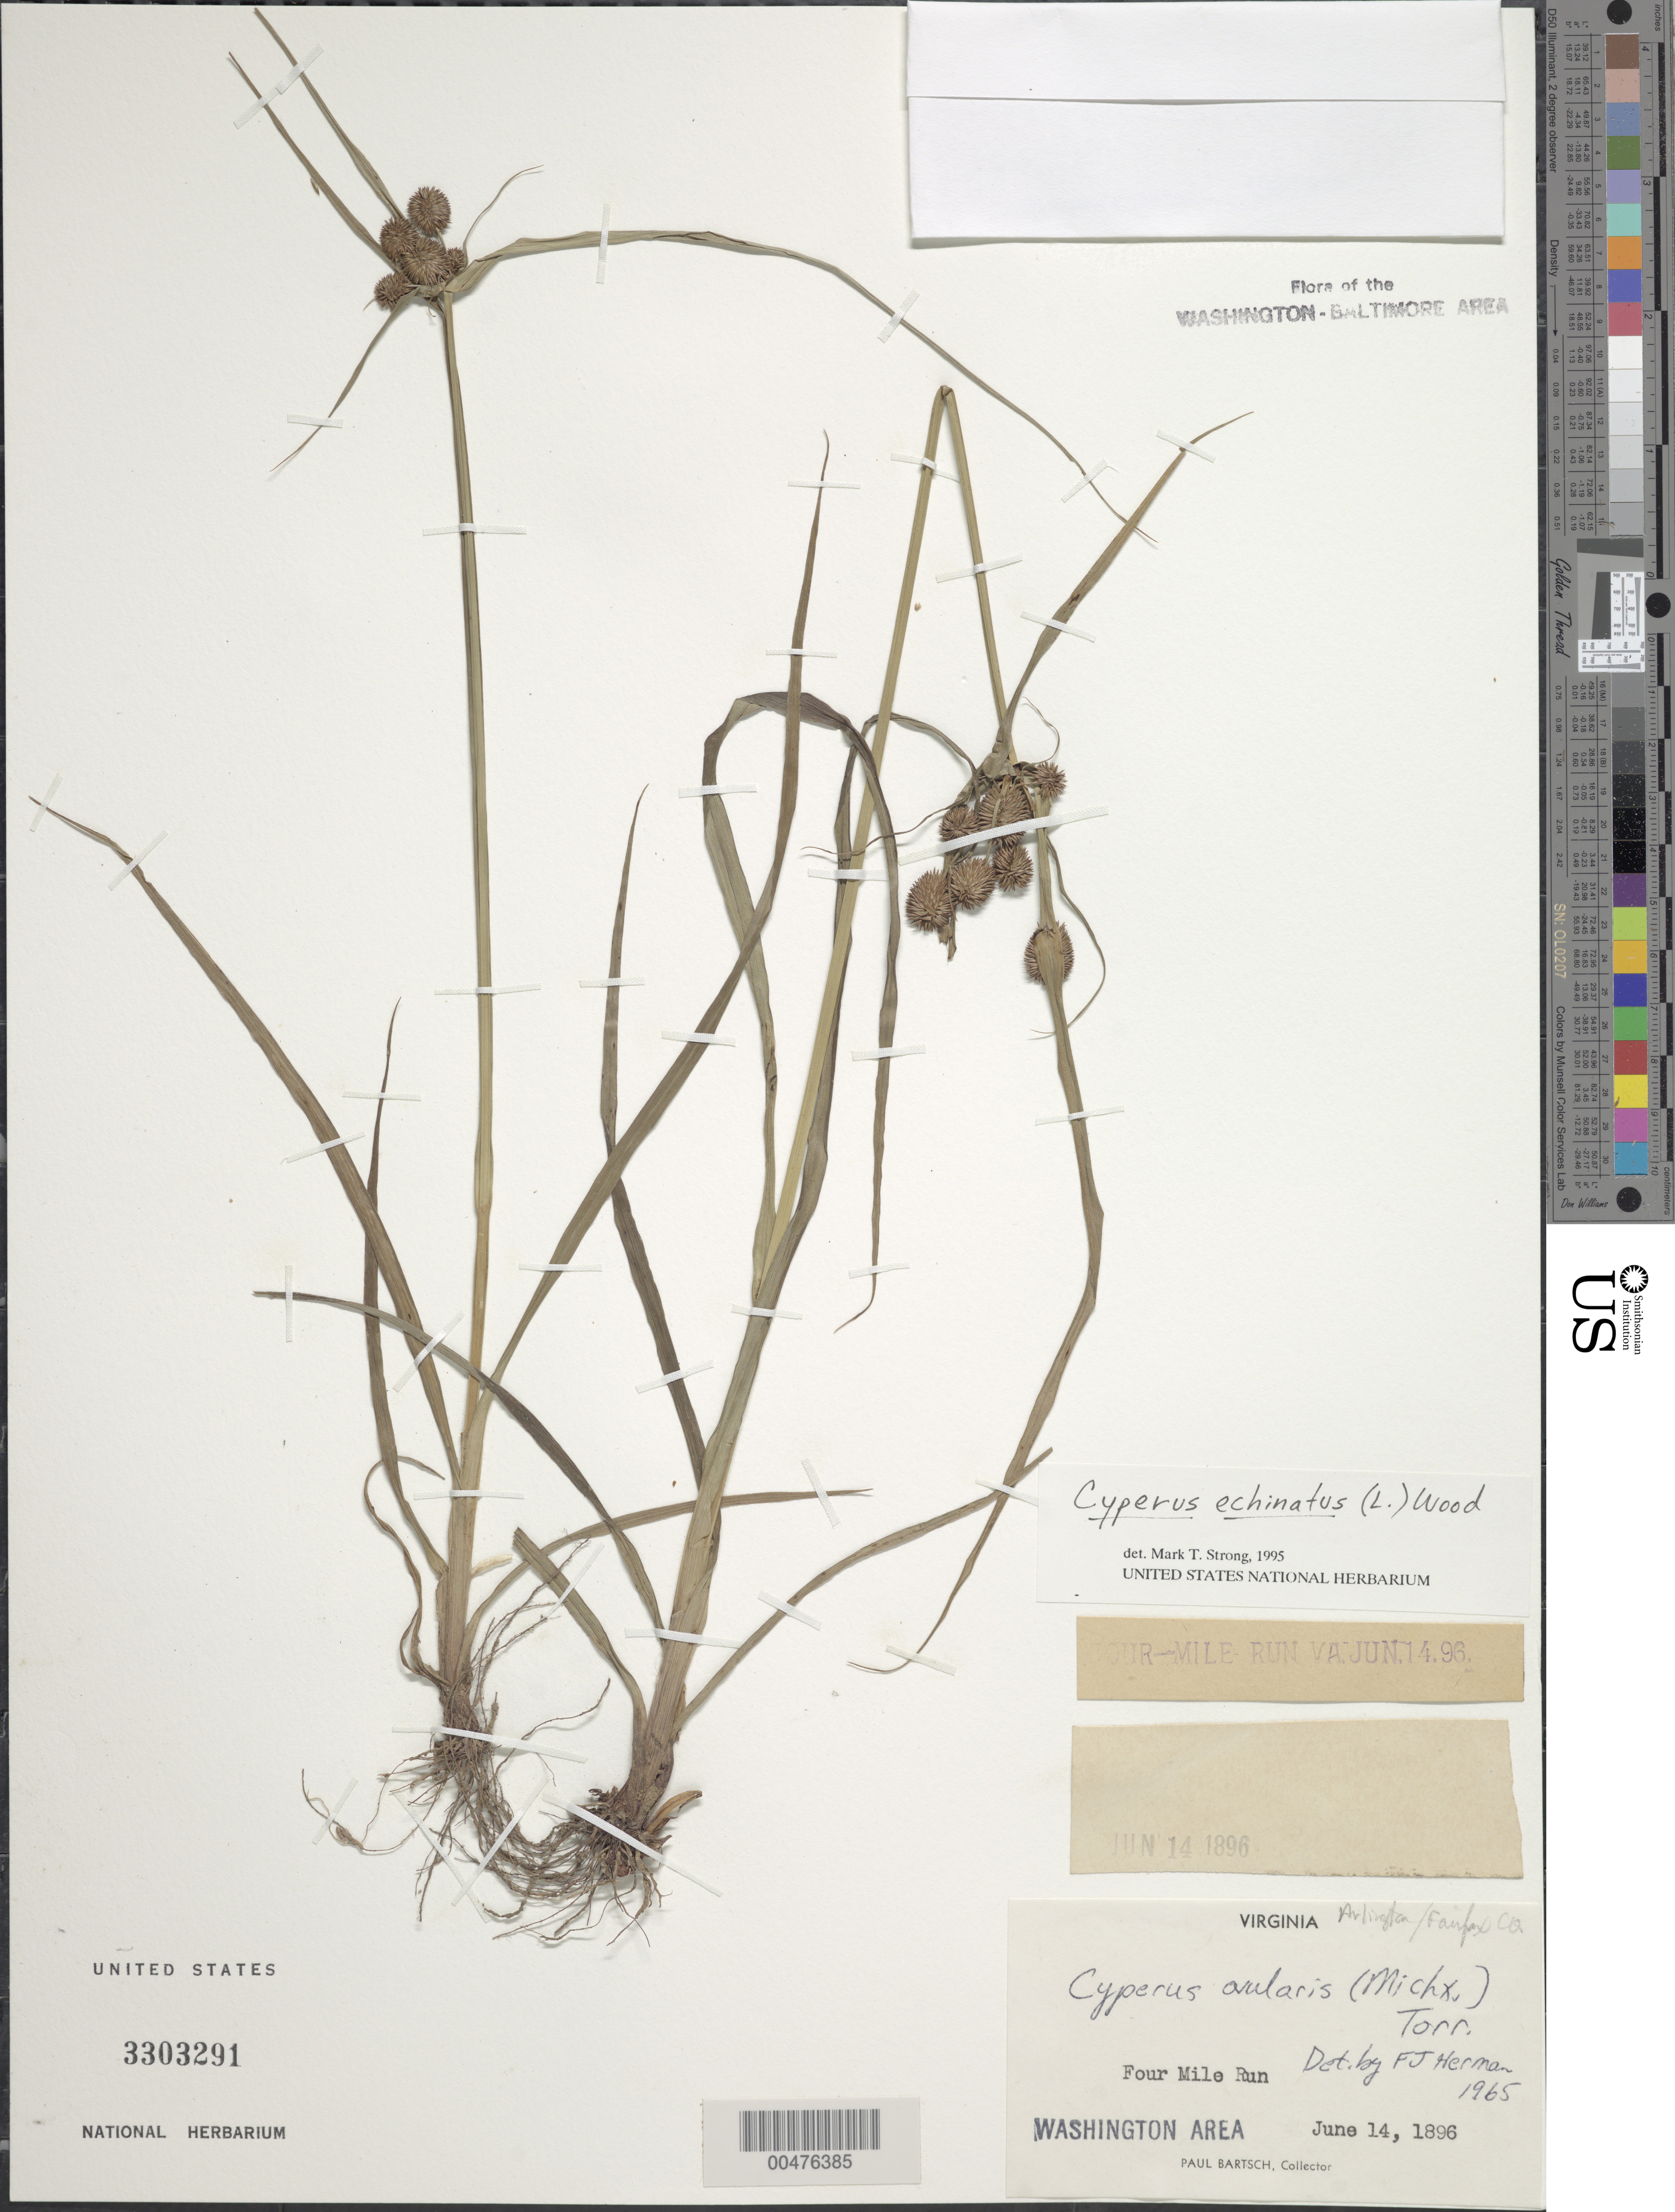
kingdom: Plantae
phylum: Tracheophyta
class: Liliopsida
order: Poales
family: Cyperaceae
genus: Cyperus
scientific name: Cyperus echinatus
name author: (L.) Alph. Wood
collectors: P. Bartsch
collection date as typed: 14 Jun 1896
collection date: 1896-06-14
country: United States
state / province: Virginia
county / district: Arlington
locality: Four Mile Run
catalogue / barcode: US 3303291